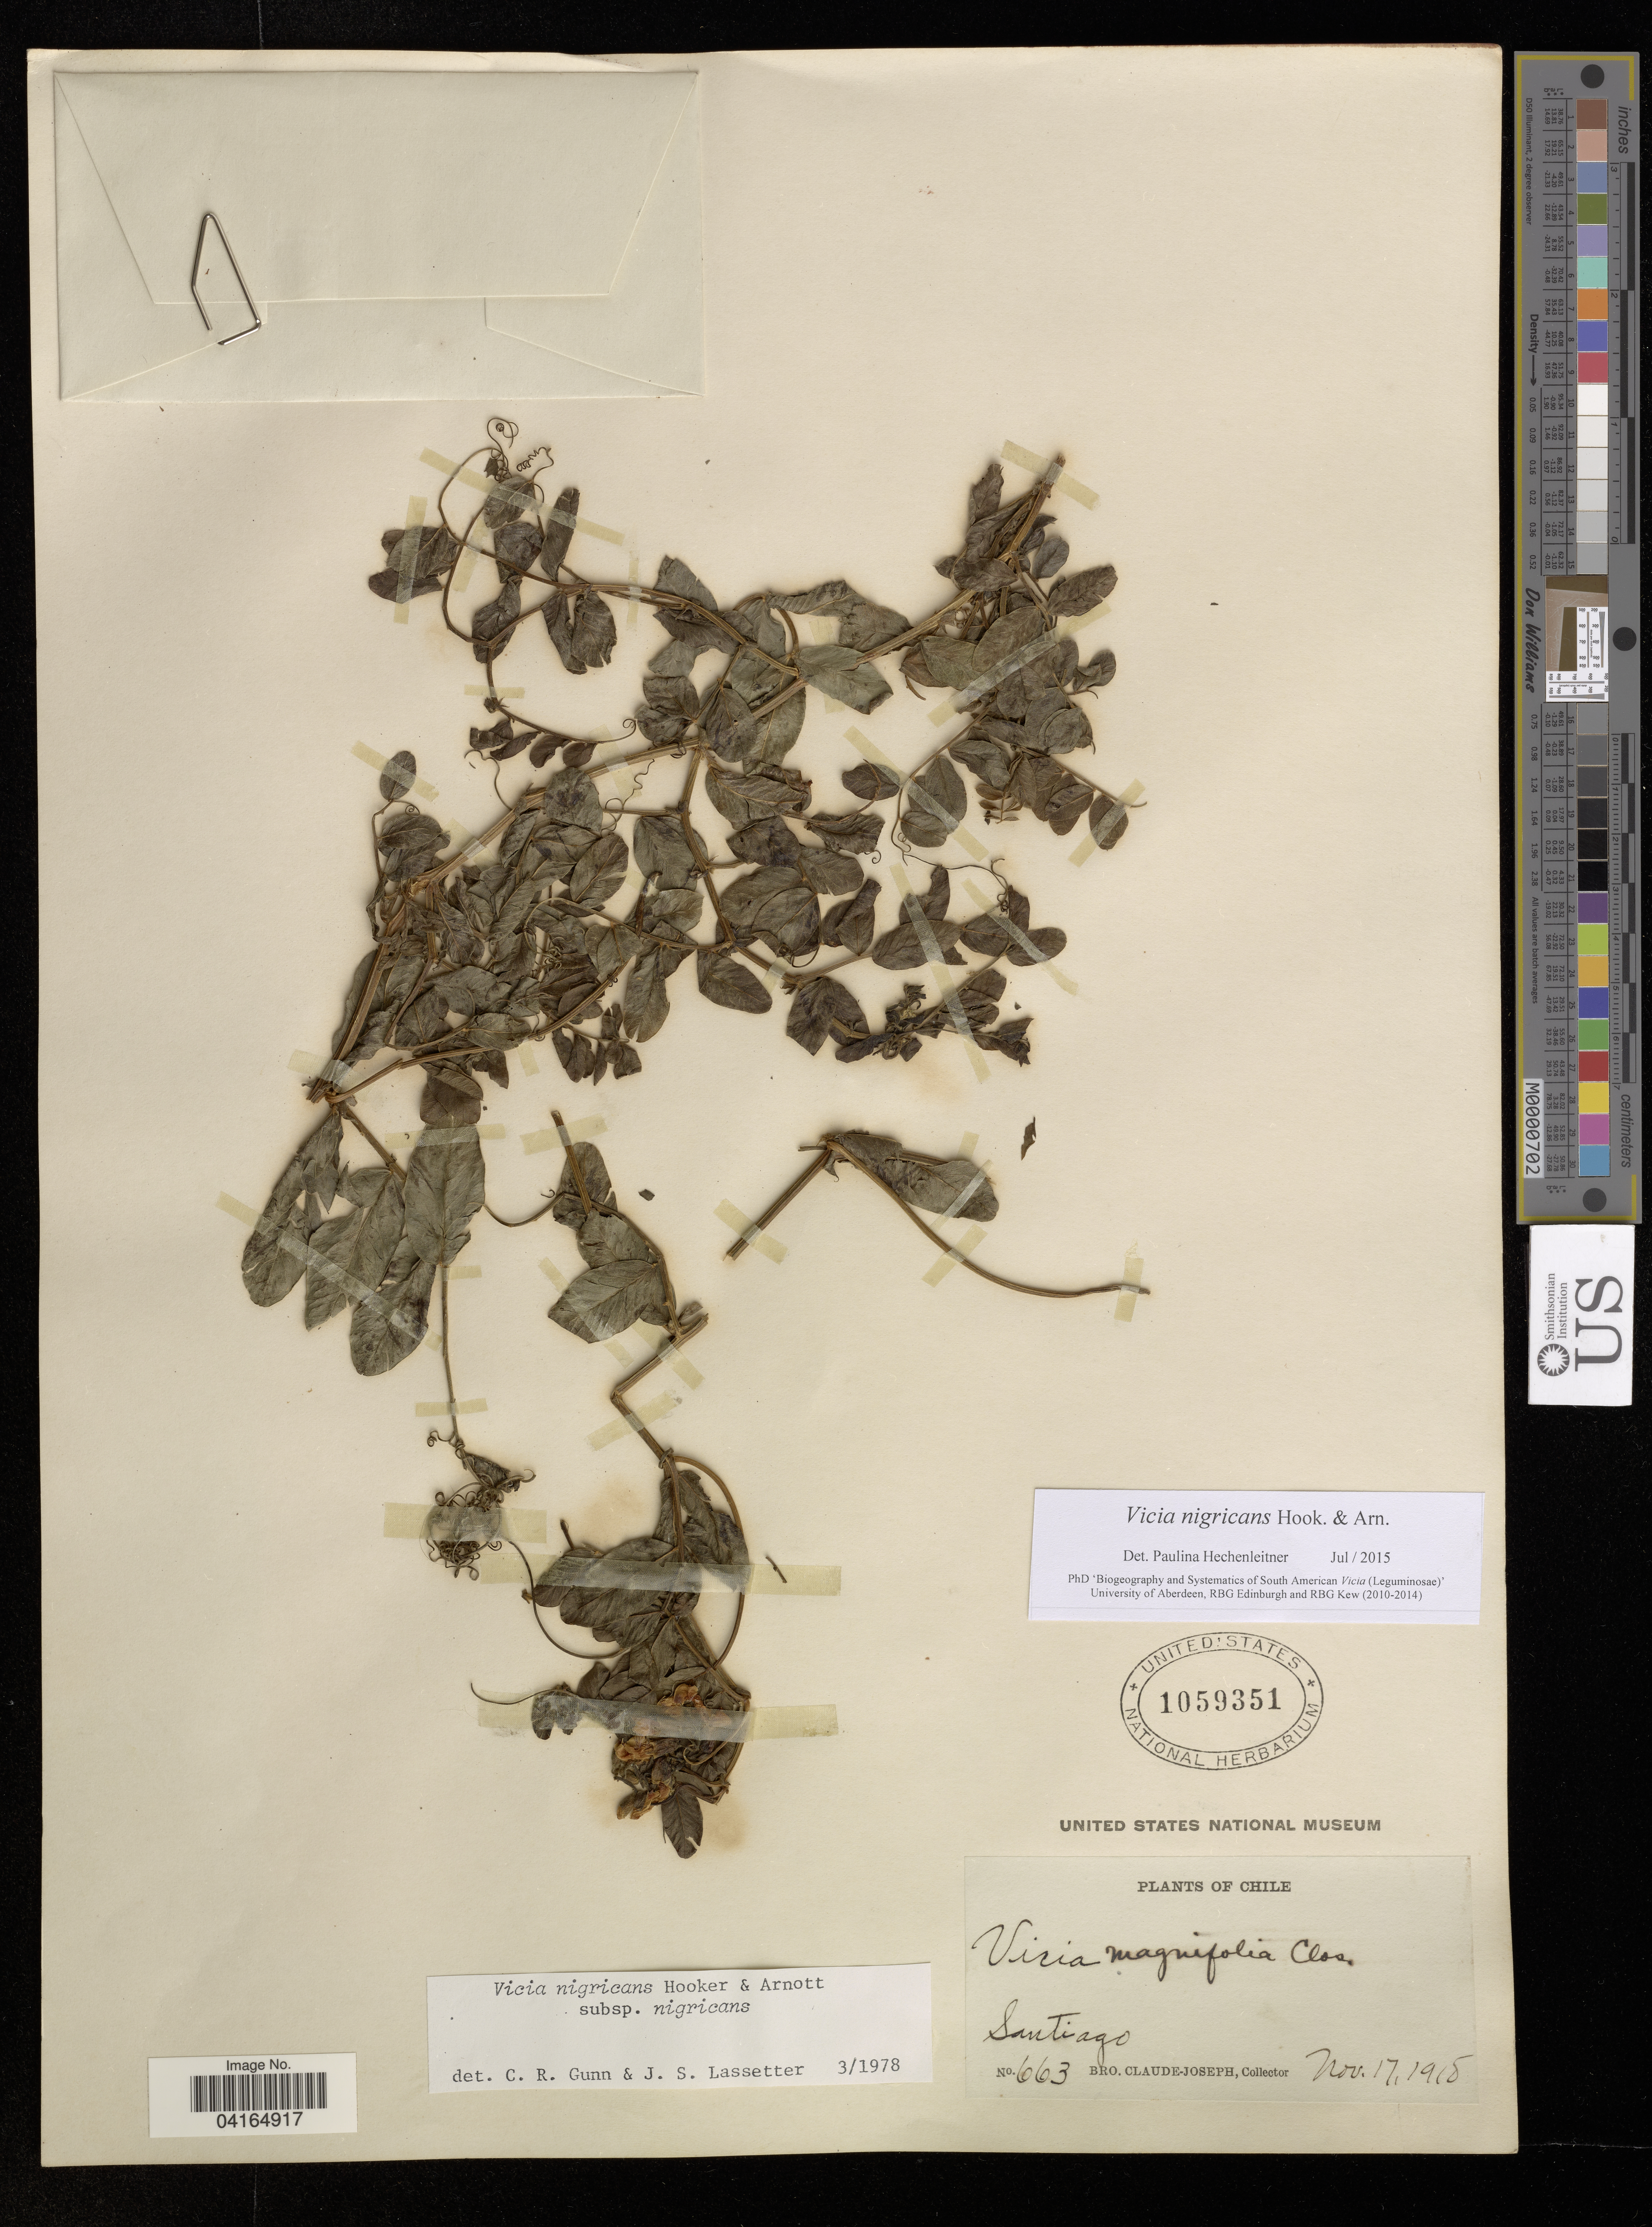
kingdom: Plantae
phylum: Tracheophyta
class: Magnoliopsida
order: Fabales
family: Fabaceae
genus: Vicia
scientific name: Vicia nigricans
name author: Hook. & Arn.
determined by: Hechenleitner, Paulina, RBG Edinburgh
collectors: Bro. Claude-Joseph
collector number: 663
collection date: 1918-11-17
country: Chile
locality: Santiago.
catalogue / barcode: US 1059351